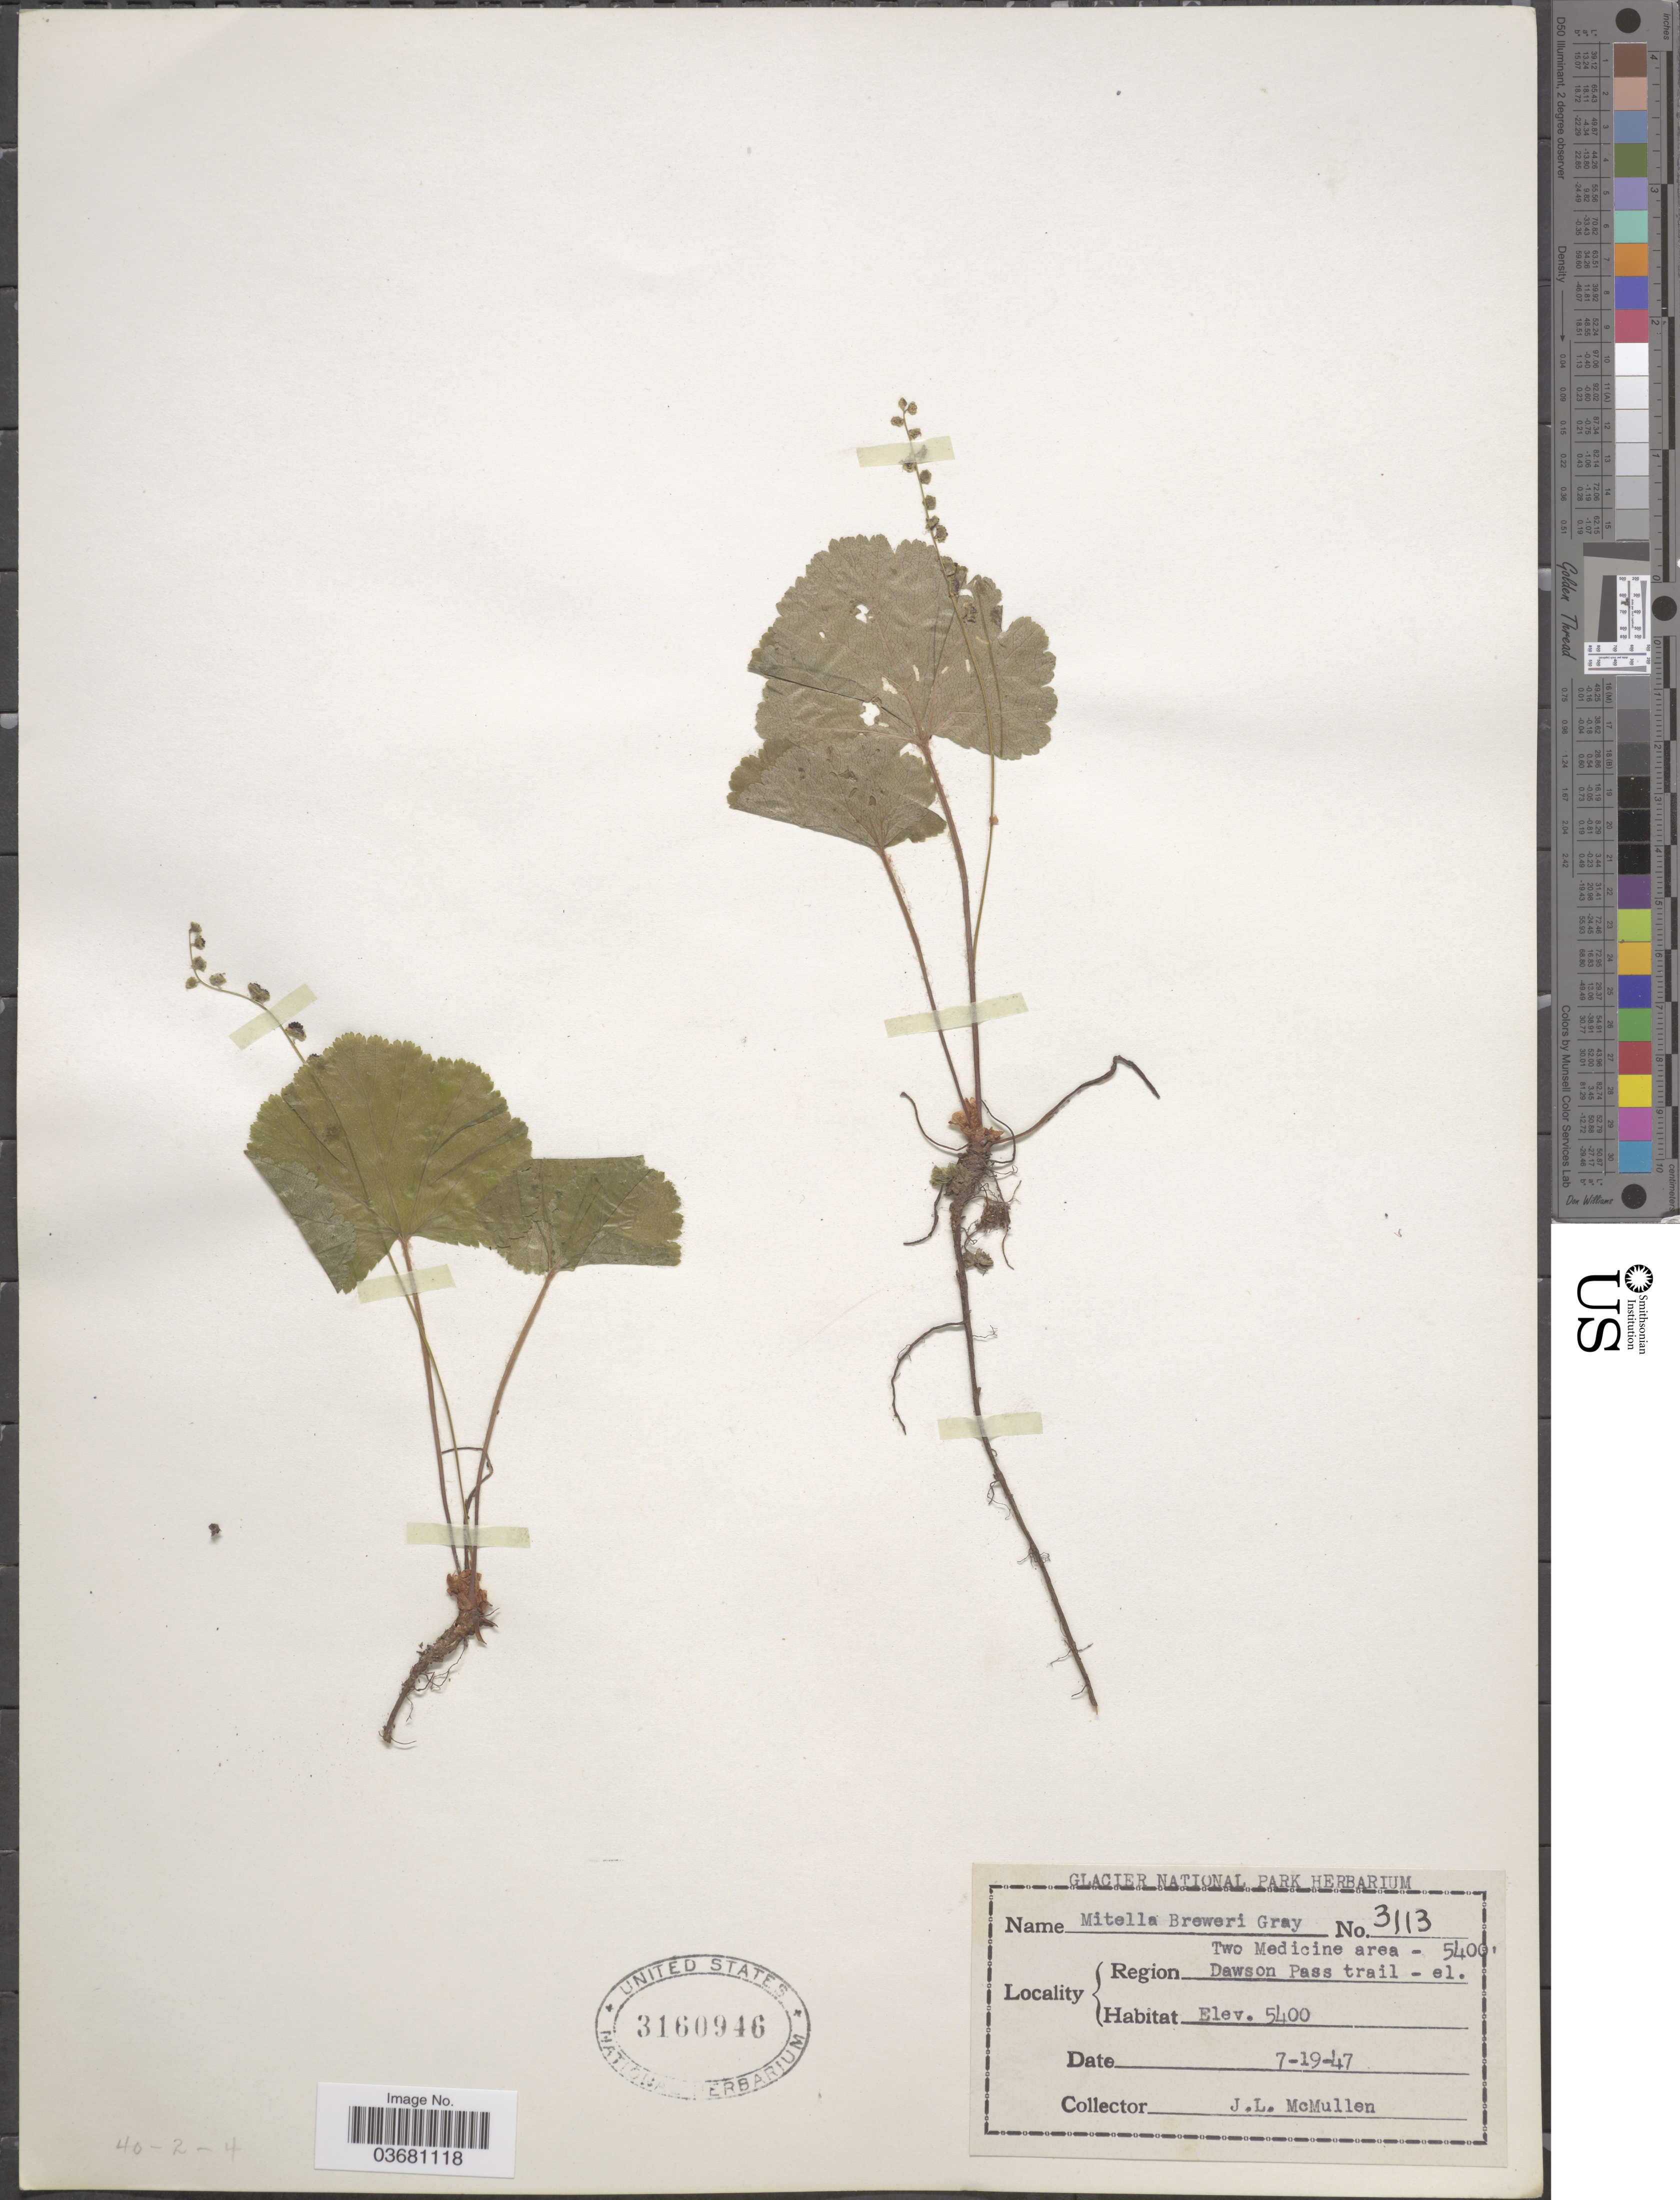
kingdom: Plantae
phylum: Tracheophyta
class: Magnoliopsida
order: Saxifragales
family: Saxifragaceae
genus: Mitella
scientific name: Mitella breweri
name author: A. Gray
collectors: J. McMullen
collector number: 3113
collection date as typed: Transcribed d/m/y: 19/7/47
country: United States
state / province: Montana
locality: Region Two Medicine area-Dawson Pass trail.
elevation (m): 1646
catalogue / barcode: US 3160946